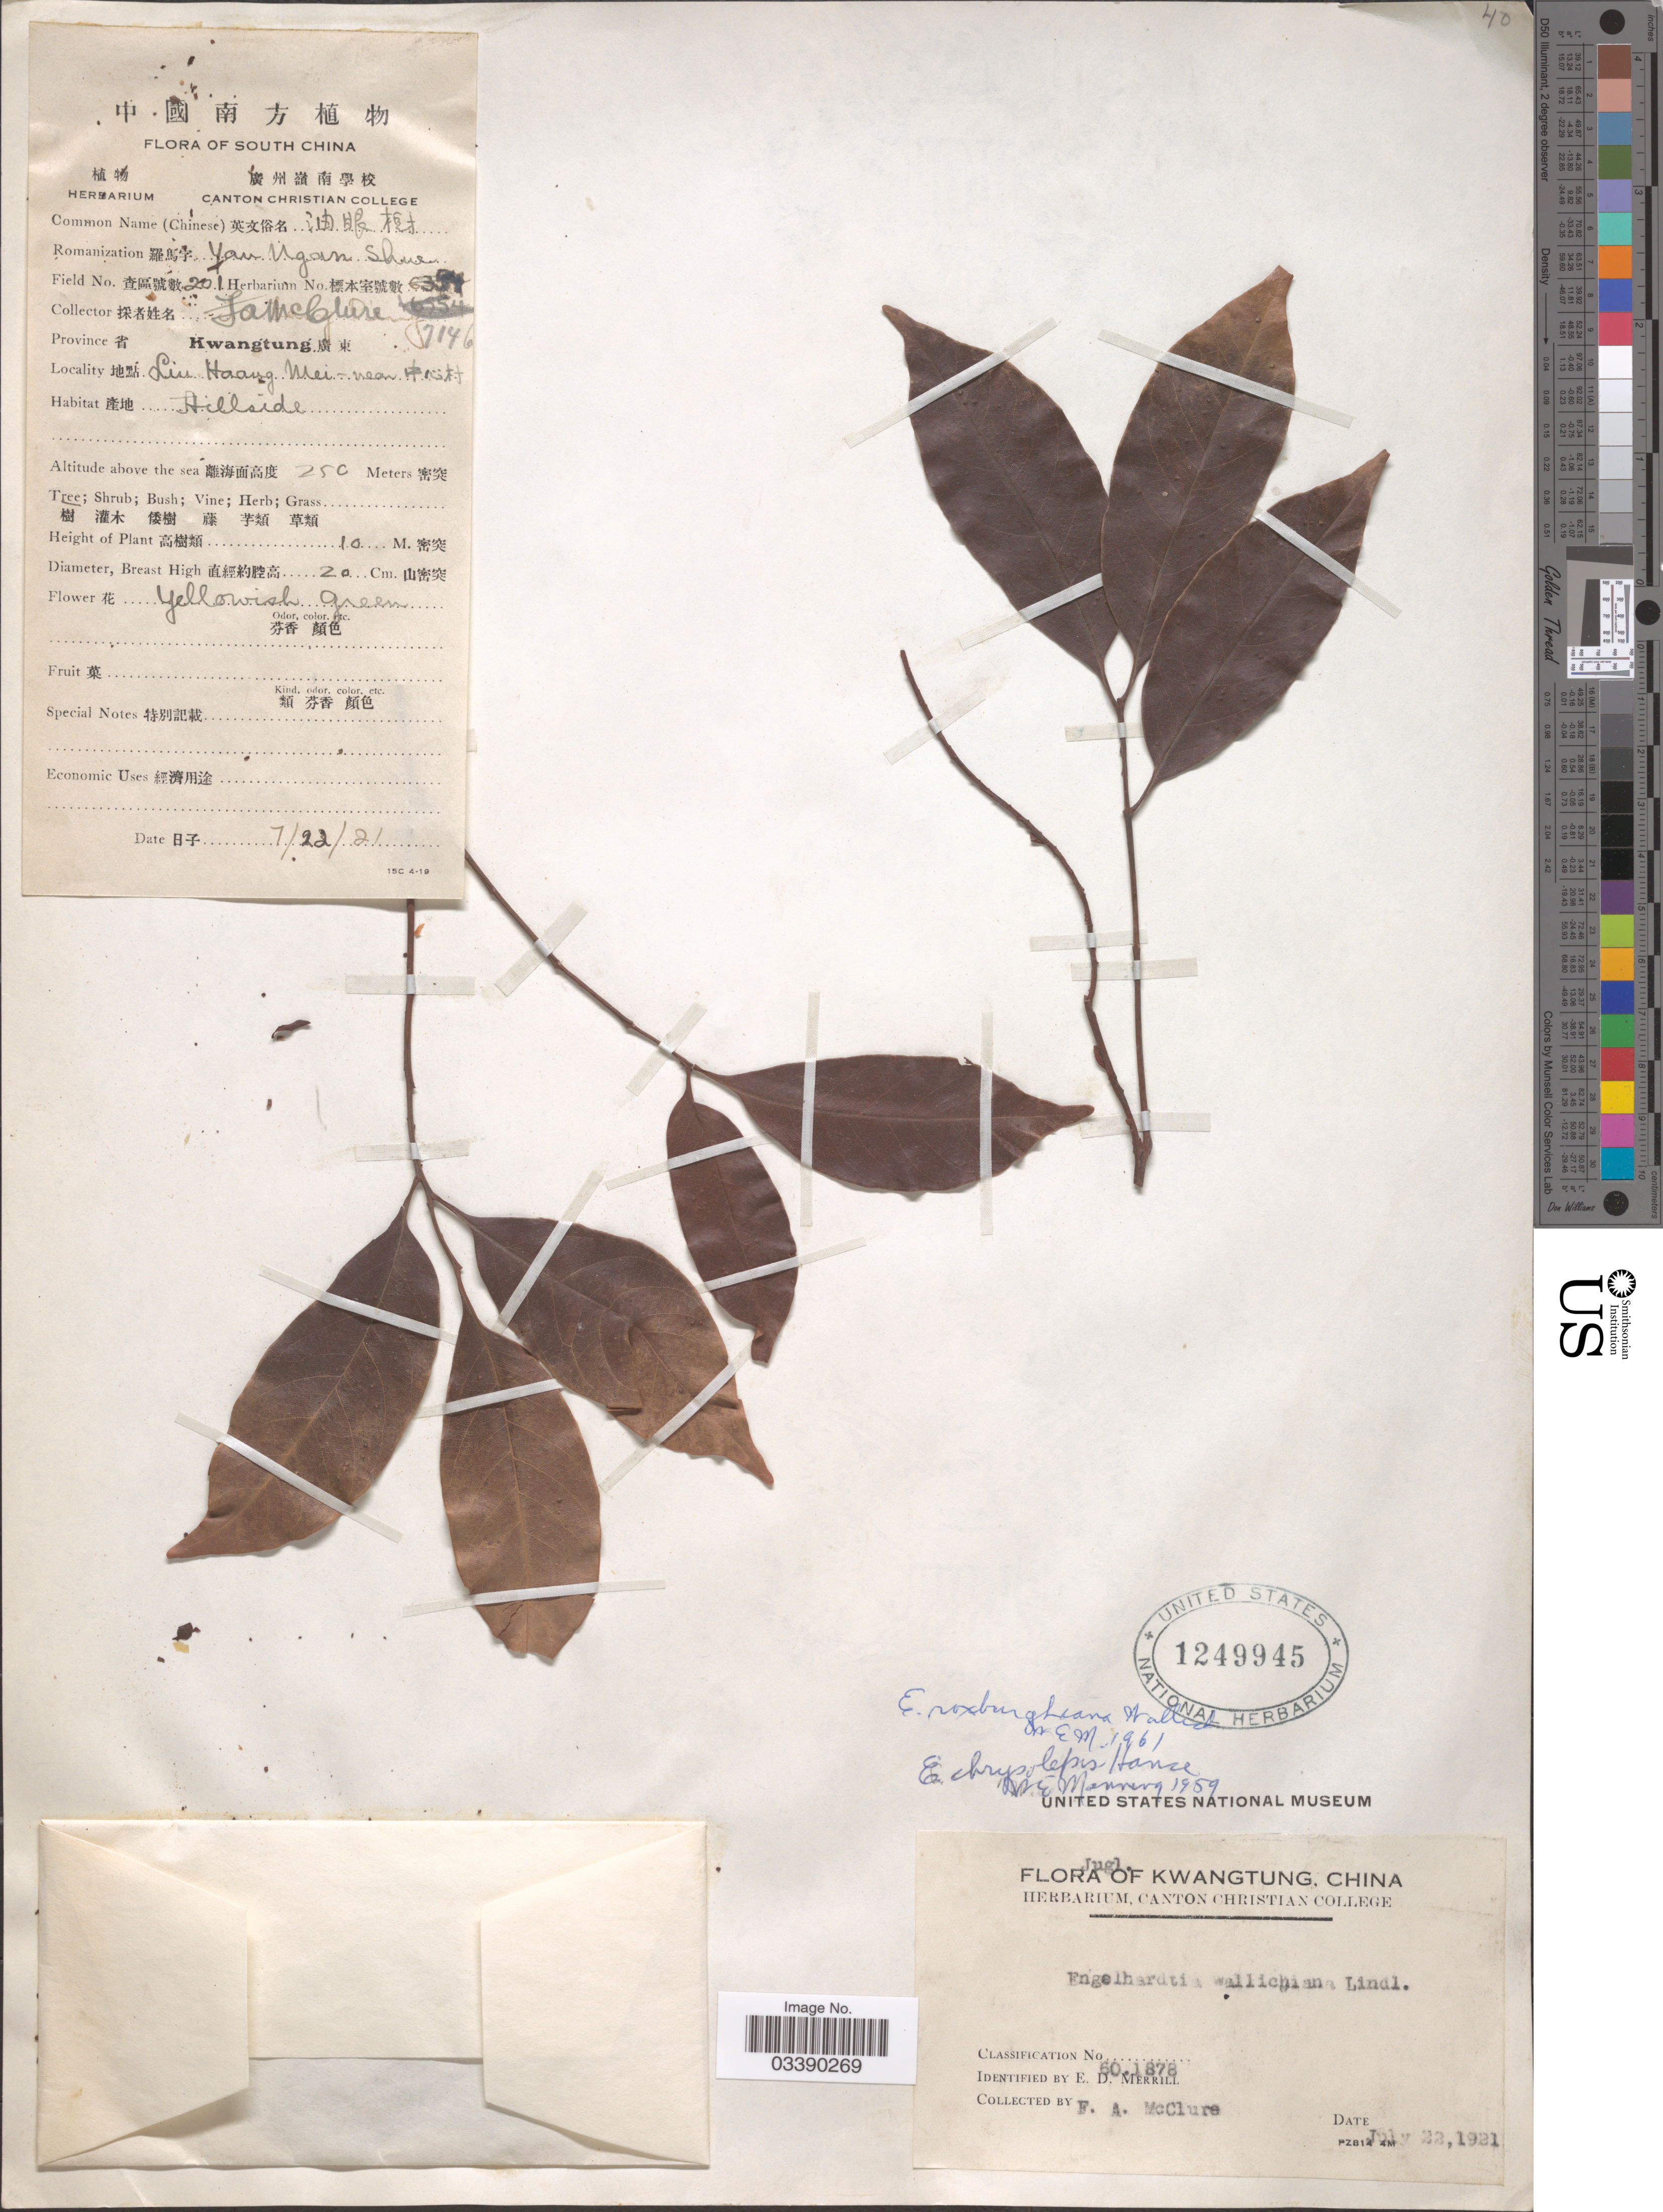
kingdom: Plantae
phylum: Tracheophyta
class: Magnoliopsida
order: Fagales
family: Juglandaceae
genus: Engelhardia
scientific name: Engelhardia roxburghiana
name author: Lindl.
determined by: Strong, M. T., (US), Smithsonian Institution - National Museum of Natural History (UNITED STATES)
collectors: F. A. McClure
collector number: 7146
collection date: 1921-07-22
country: China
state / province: Guangdong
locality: Kwangtung. South China. Liu Haang Mei- near X.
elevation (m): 250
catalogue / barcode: US 1249945